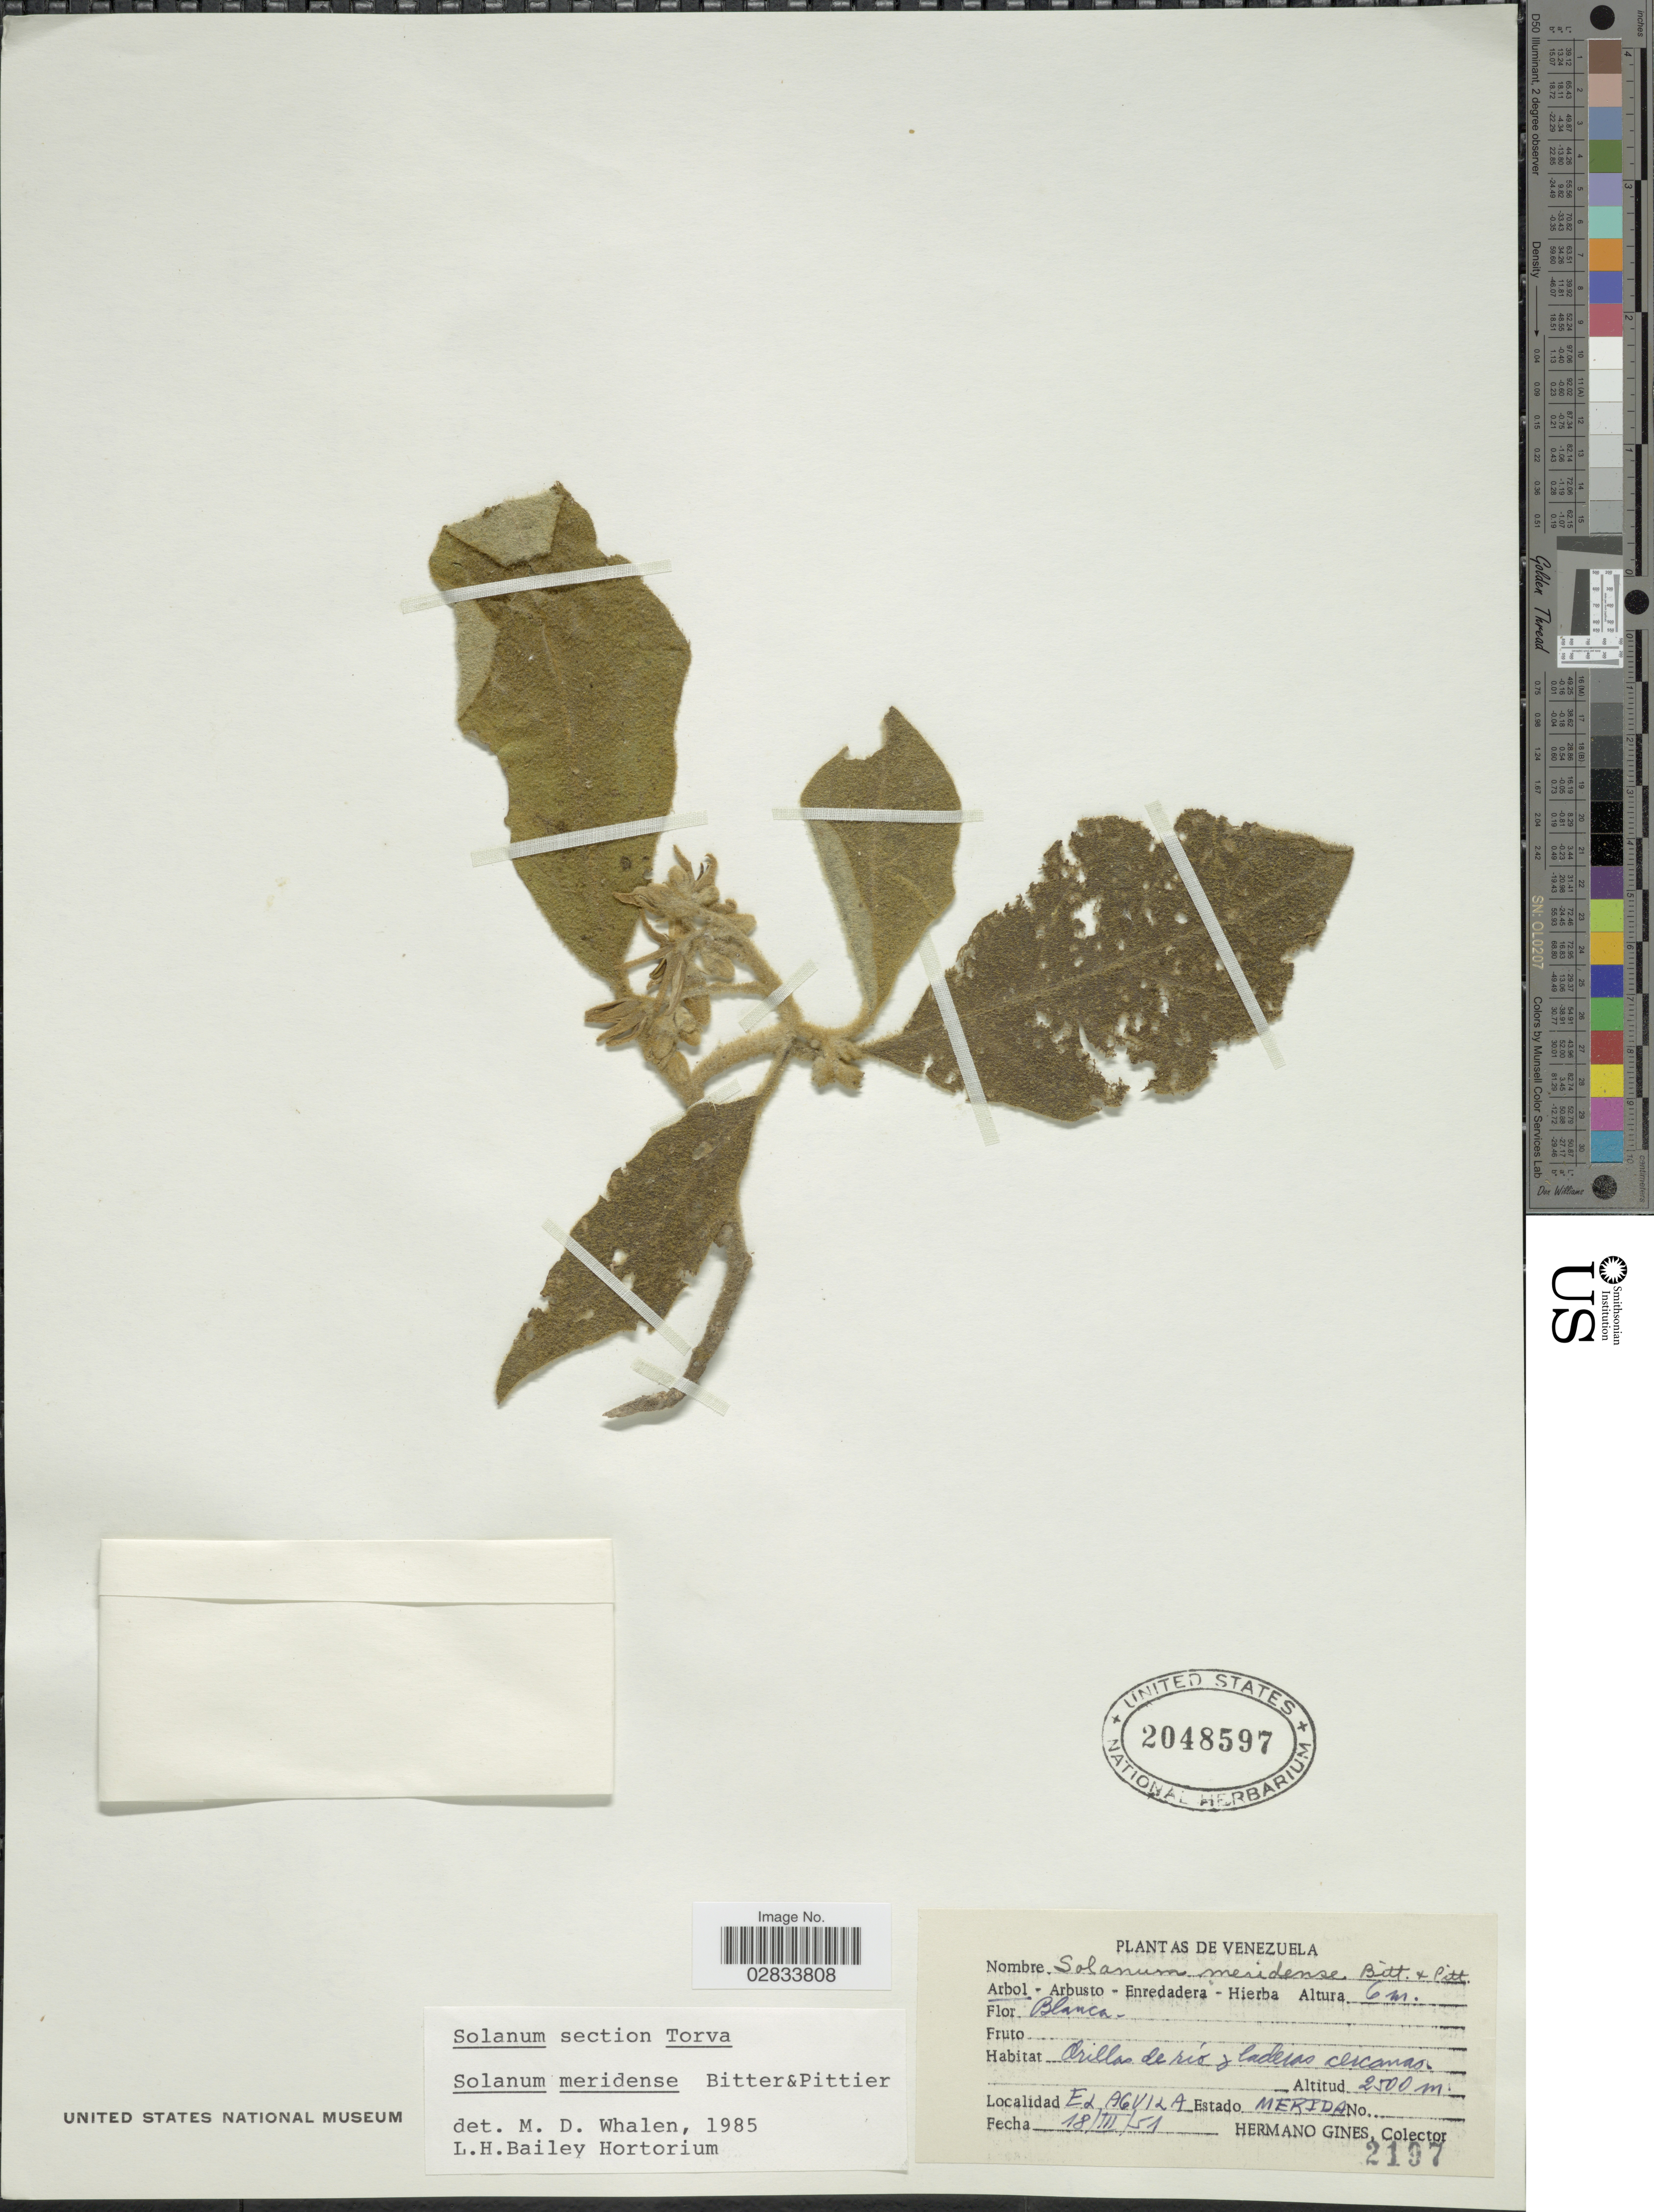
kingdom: Plantae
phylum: Tracheophyta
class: Magnoliopsida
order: Solanales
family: Solanaceae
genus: Solanum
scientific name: Solanum meridense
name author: Bitter & Pittier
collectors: Bro. Gines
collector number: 2197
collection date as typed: Transcribed d/m/y: 18/3/51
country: Venezuela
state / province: Mérida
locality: El Agvila, Estado Mérida.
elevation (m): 2500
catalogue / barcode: US 2048597